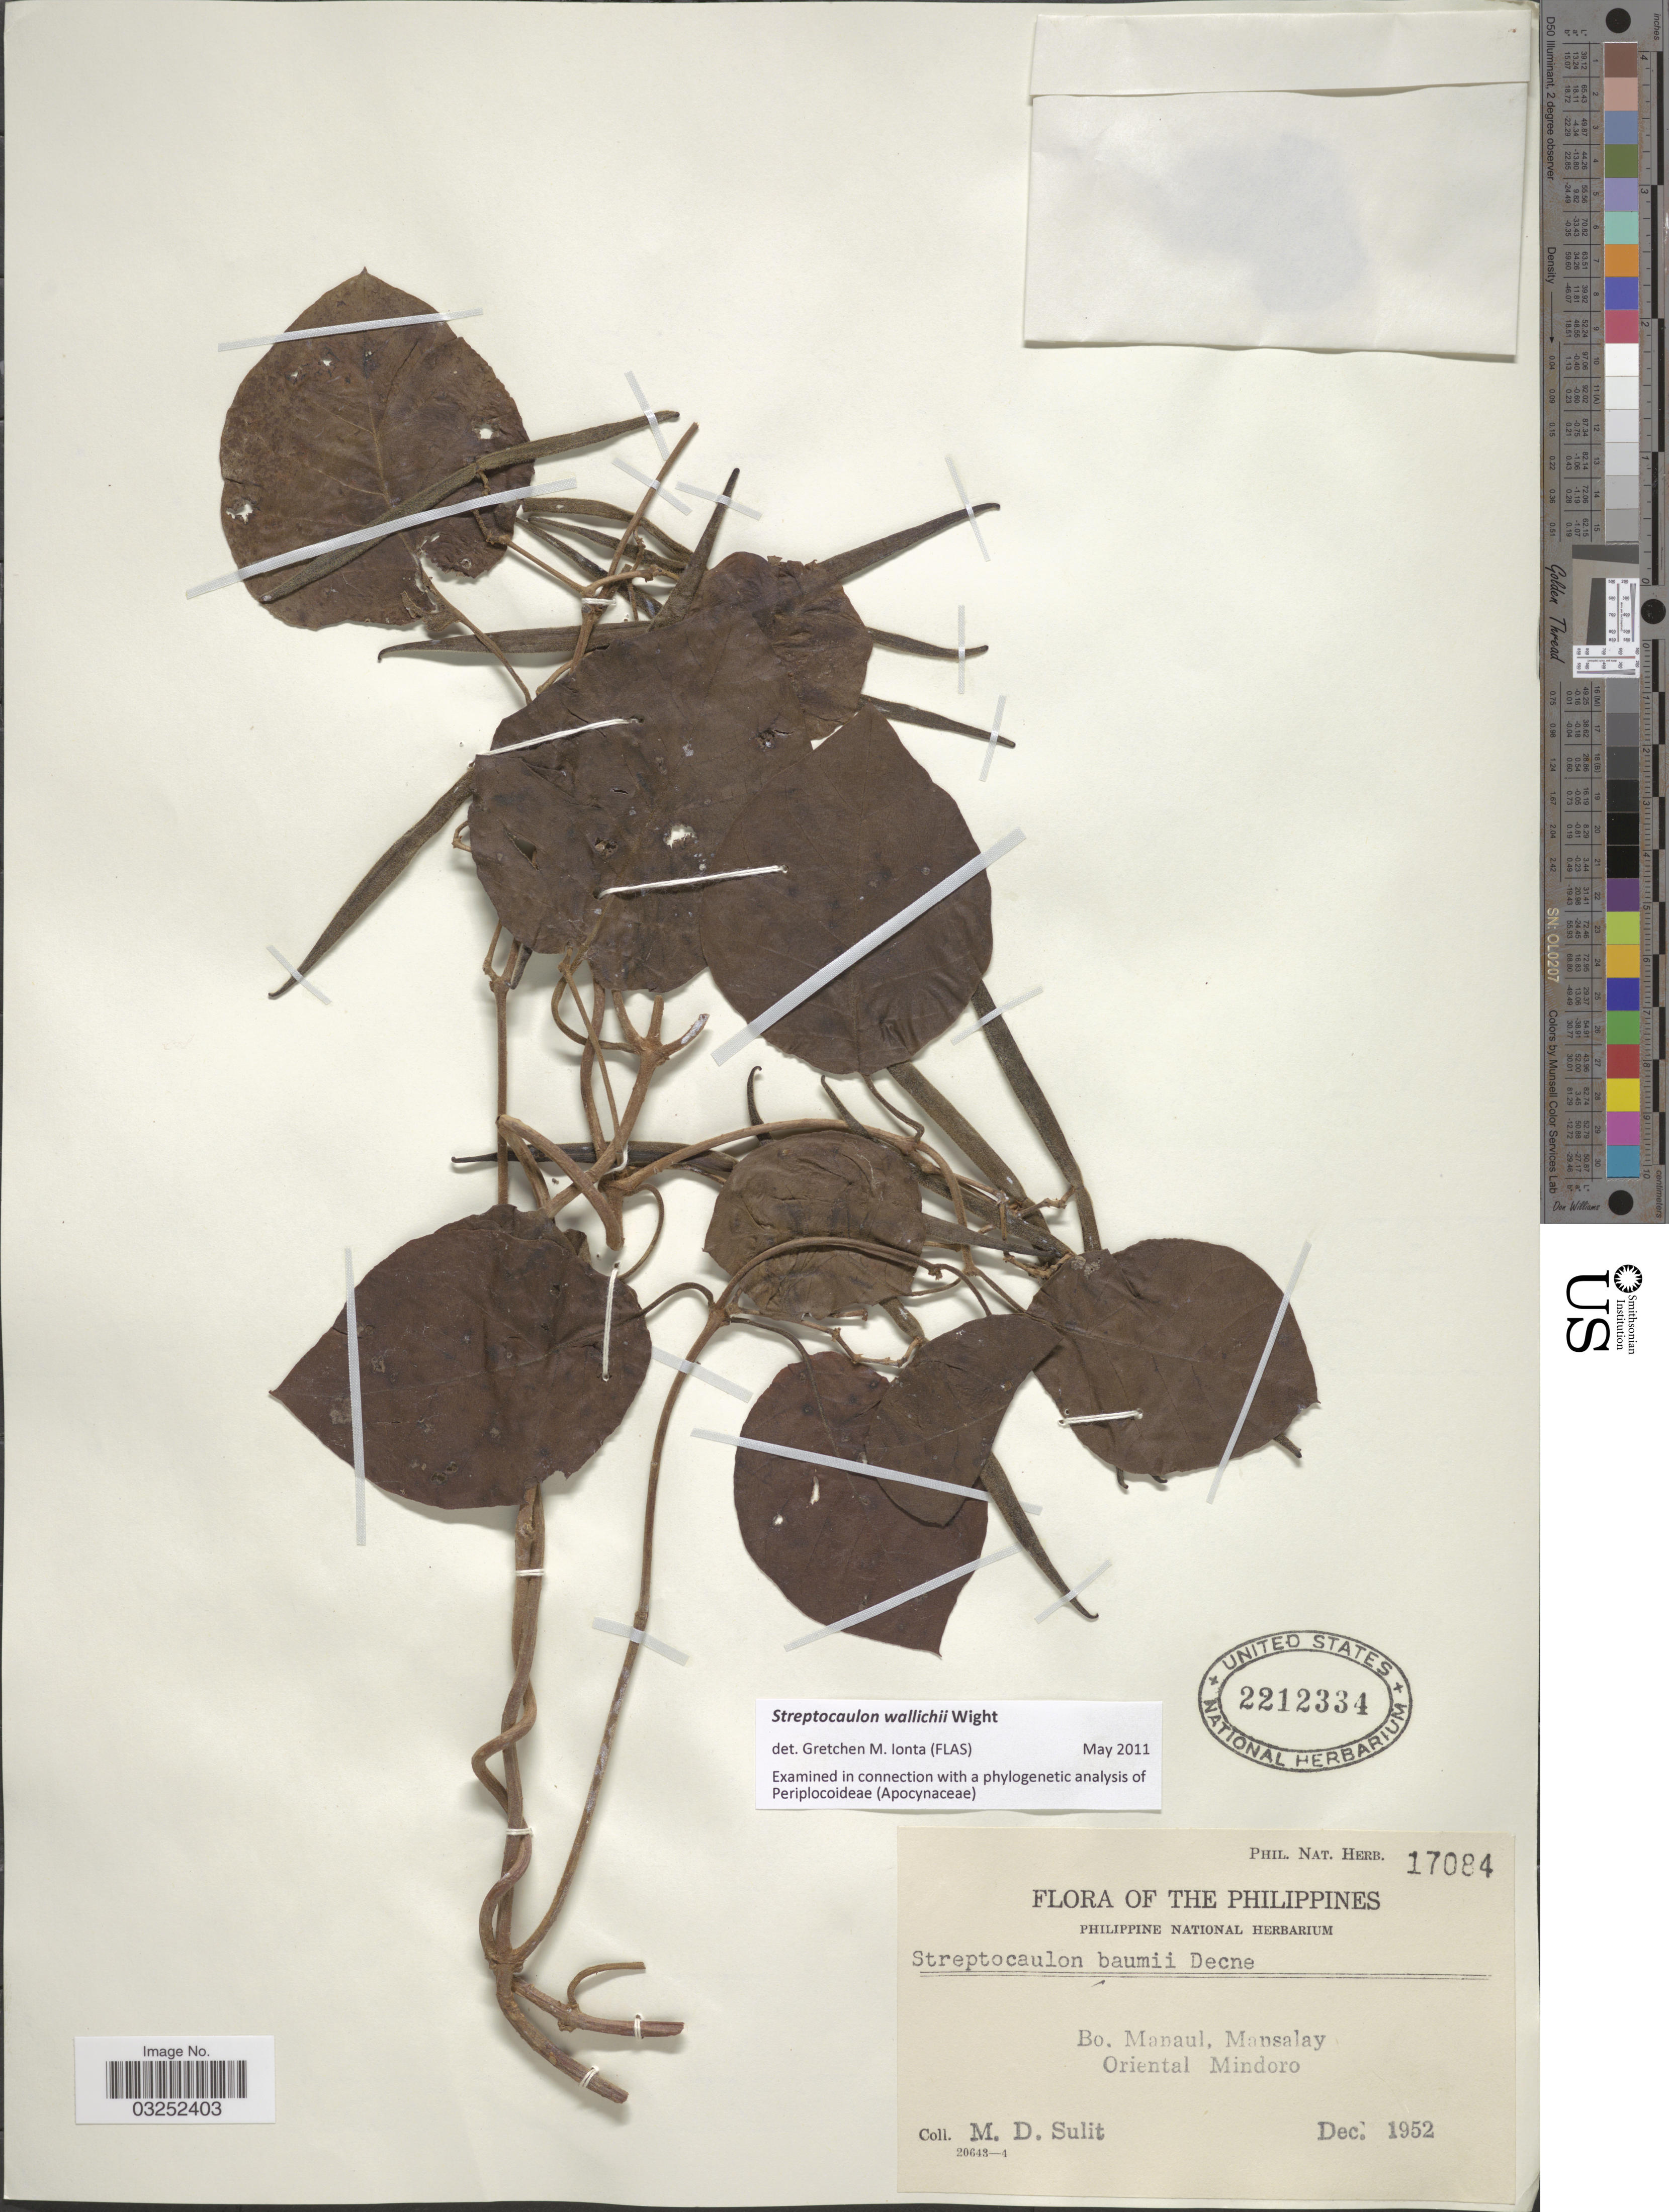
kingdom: Plantae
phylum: Tracheophyta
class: Magnoliopsida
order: Gentianales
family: Apocynaceae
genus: Streptocaulon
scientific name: Streptocaulon wallichii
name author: Wight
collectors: M. Sulit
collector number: Phil. Nat. Herb. 17084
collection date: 1952-12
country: Philippines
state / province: Mimaropa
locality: Bo. Manaul, Mansalay. Oriental Mindoro.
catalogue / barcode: US 2212334